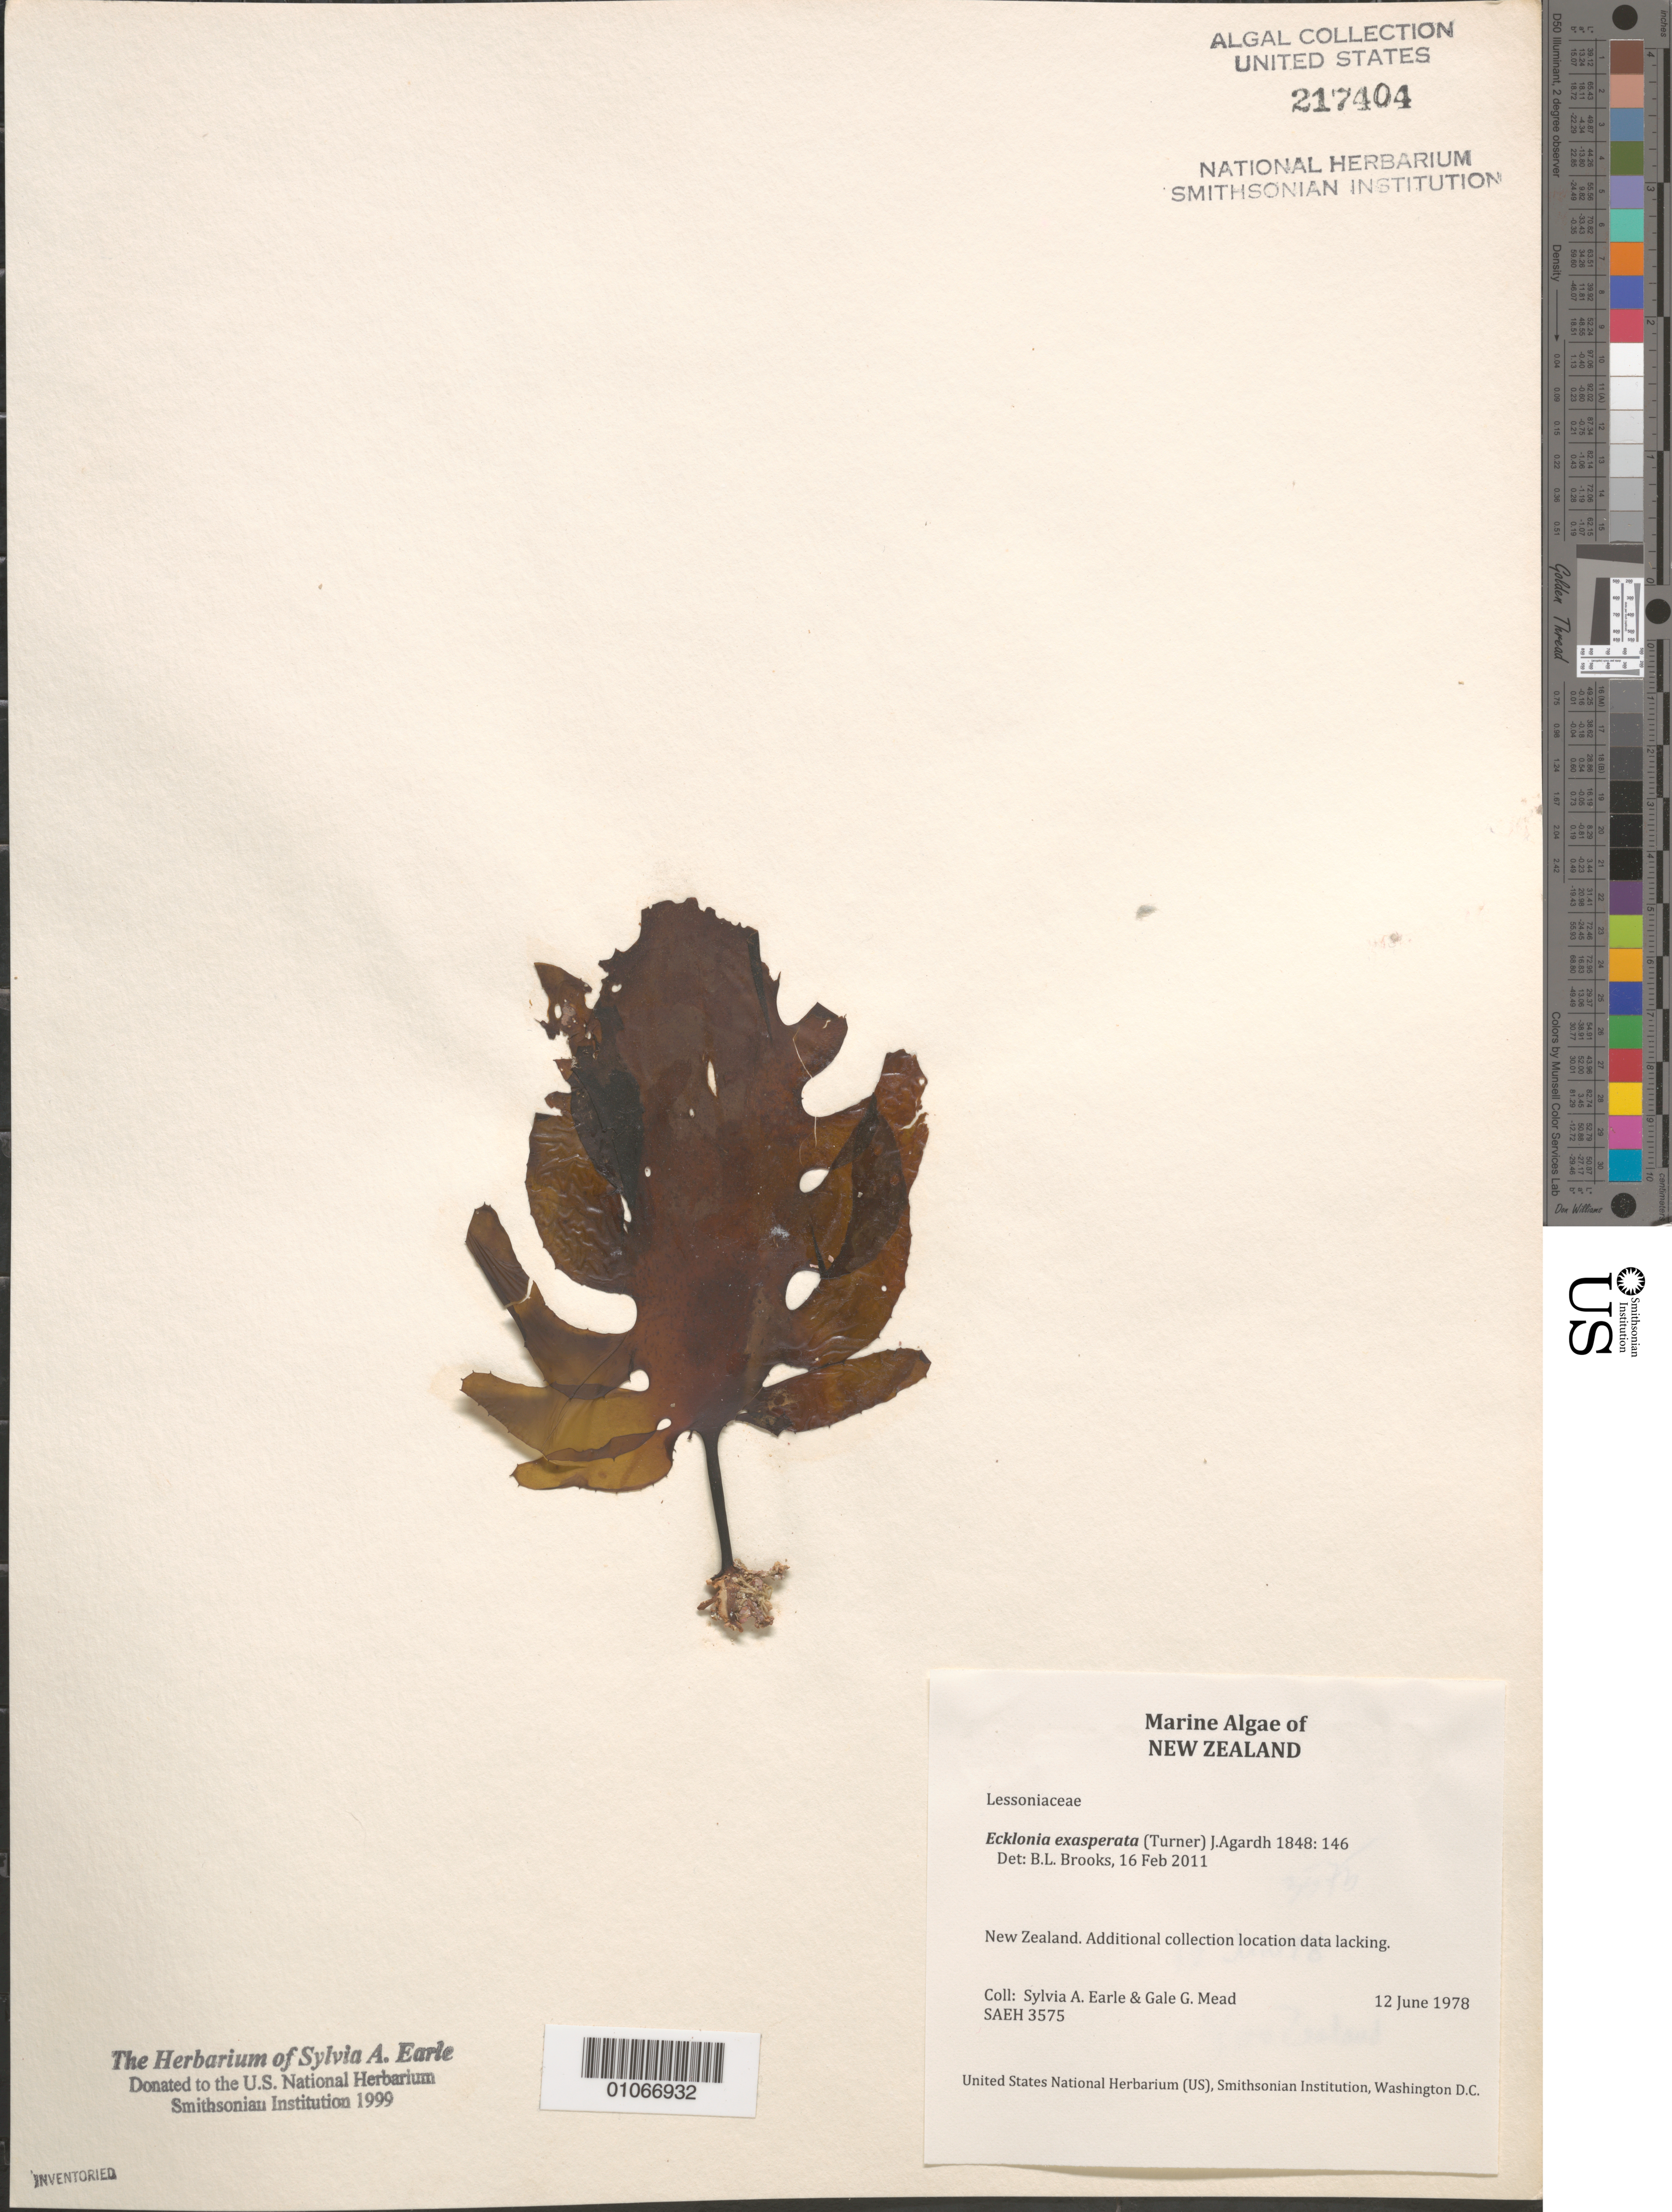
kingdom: Chromista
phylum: Ochrophyta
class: Phaeophyceae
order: Laminariales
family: Lessoniaceae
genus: Ecklonia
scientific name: Ecklonia biruncinata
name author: (Bory) Papenf.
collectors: S. A. Earle & G. Mead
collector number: SAEH 3575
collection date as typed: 12 Jun 1978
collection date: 1978-06-12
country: New Zealand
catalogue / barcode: US 217404